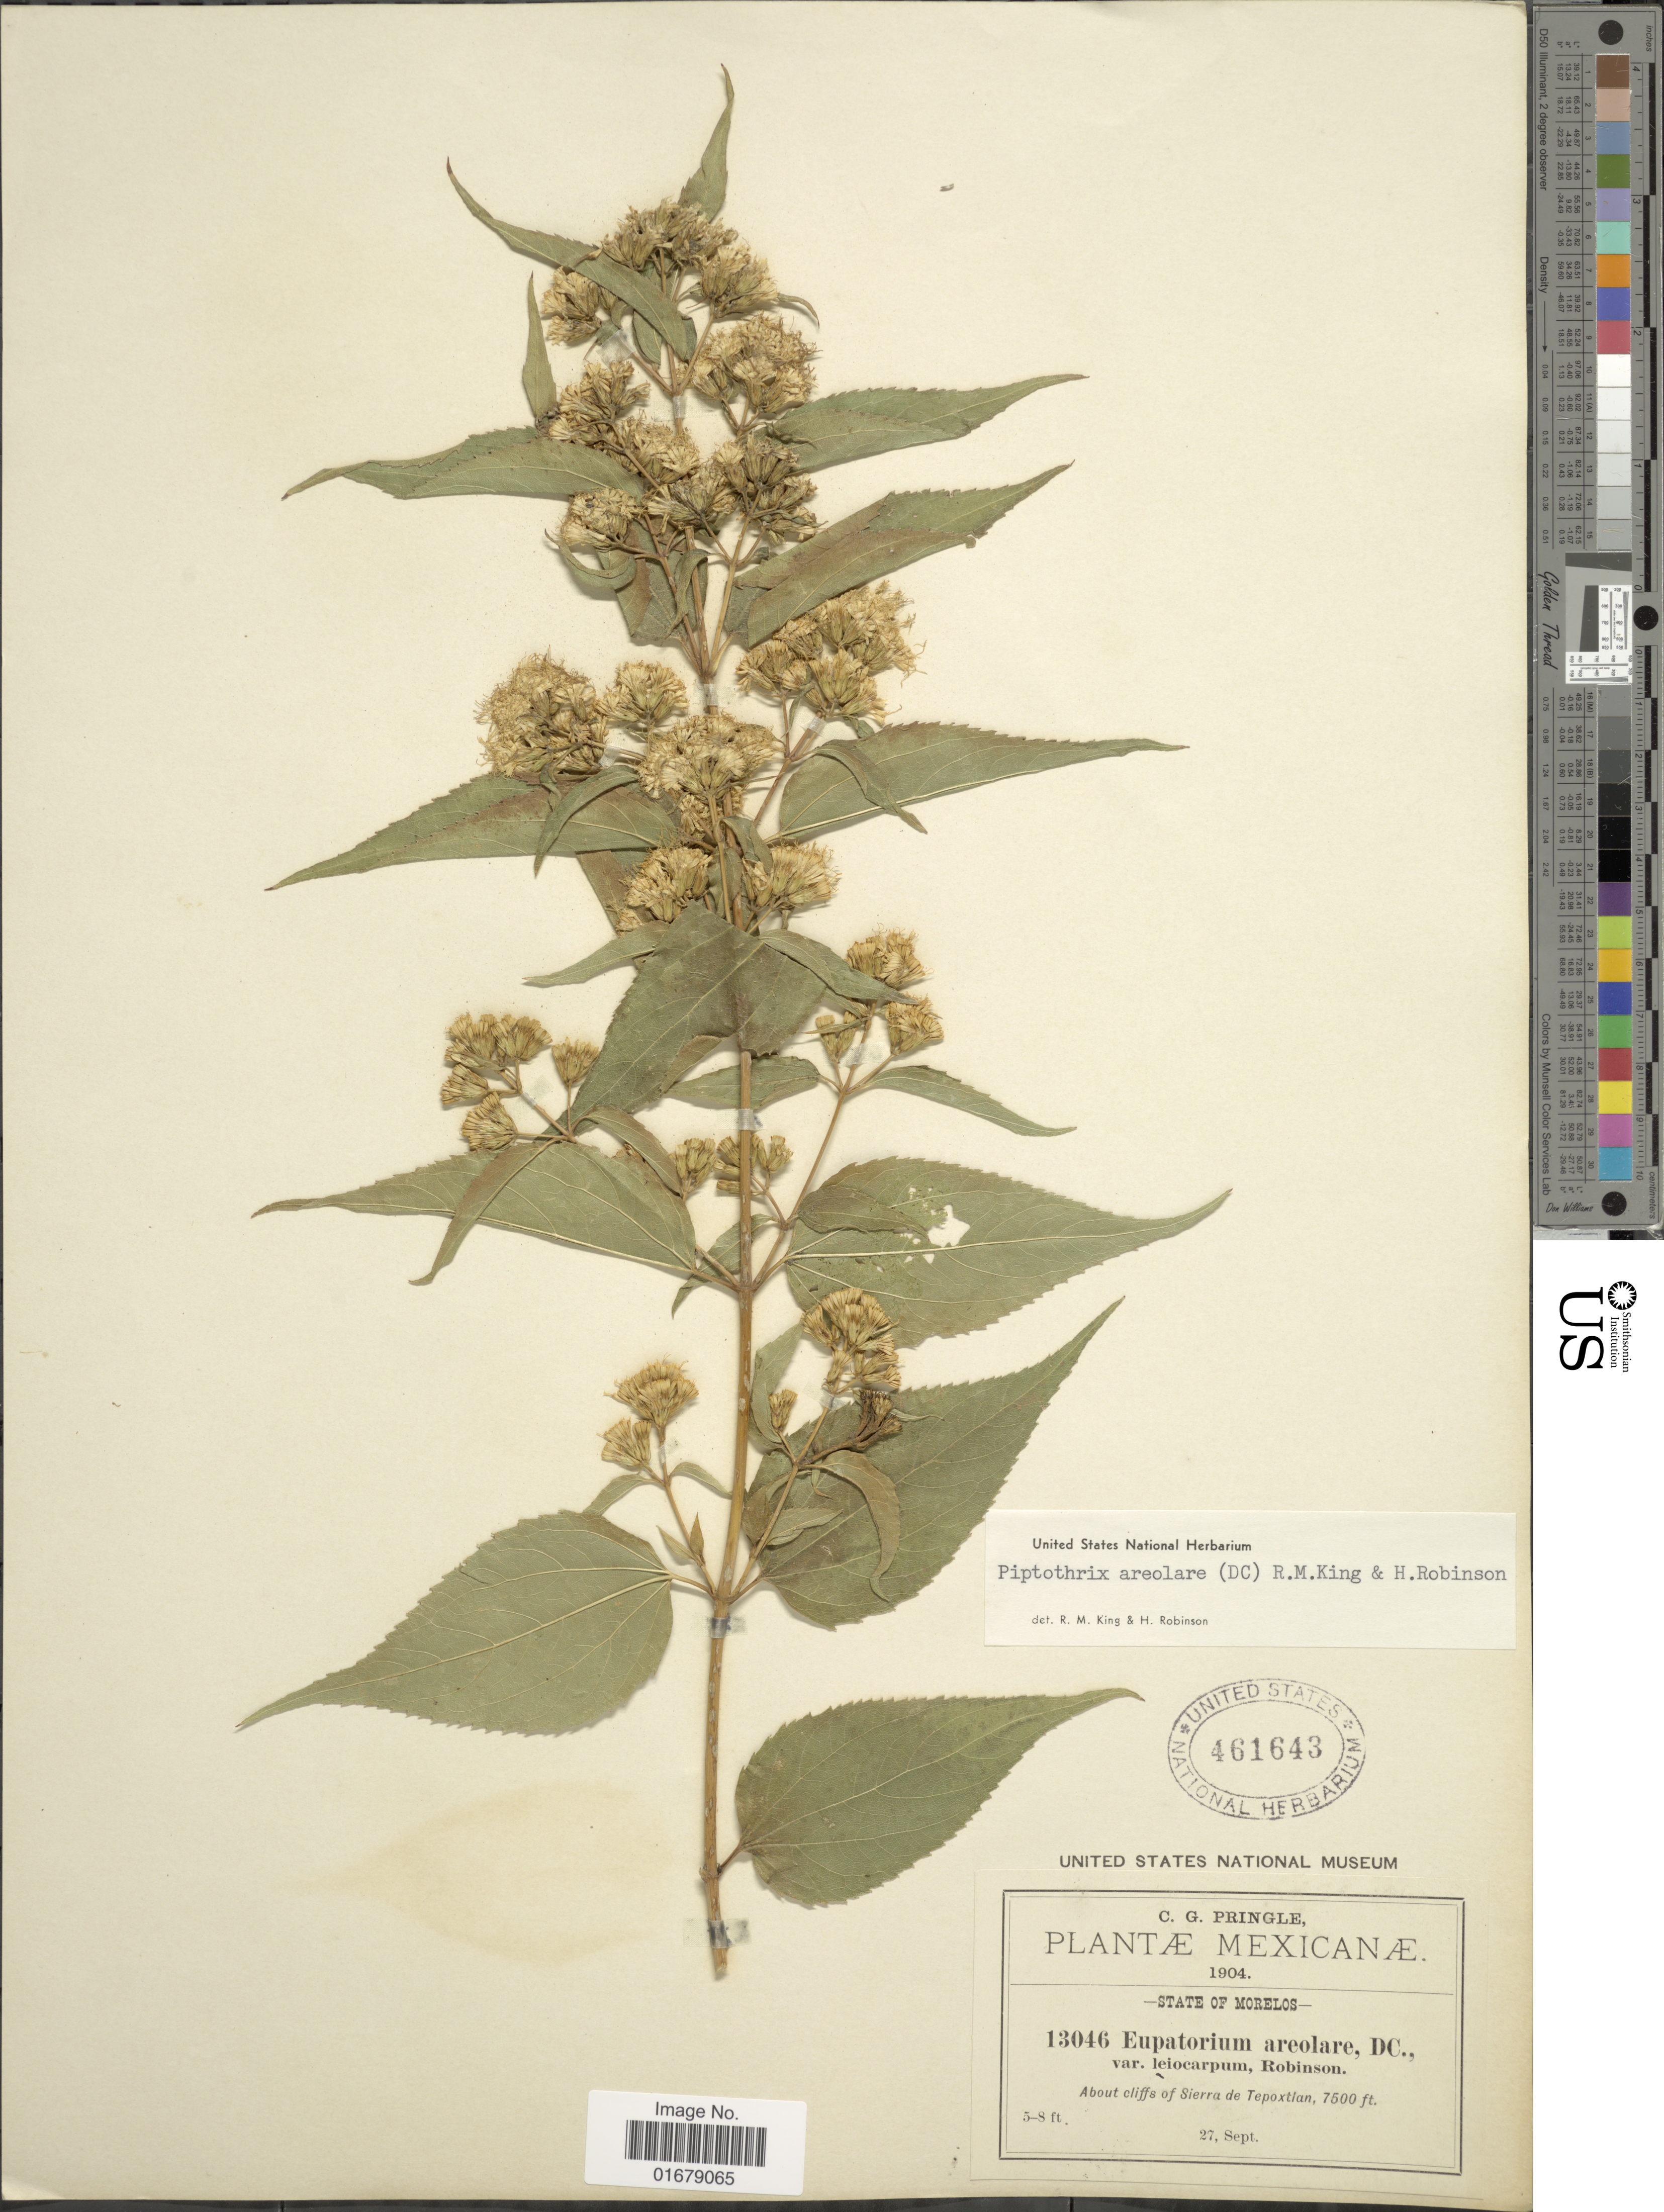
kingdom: Plantae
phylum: Tracheophyta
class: Magnoliopsida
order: Asterales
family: Asteraceae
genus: Piptothrix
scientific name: Piptothrix areolaris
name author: (DC.) R.M. King & H. Rob.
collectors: C. G. Pringle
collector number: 13046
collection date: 1904-09-27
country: Mexico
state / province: Morelos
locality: State of Morelos. About cliffs of Sierra de Tepoxtlan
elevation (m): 2286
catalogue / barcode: US 461643